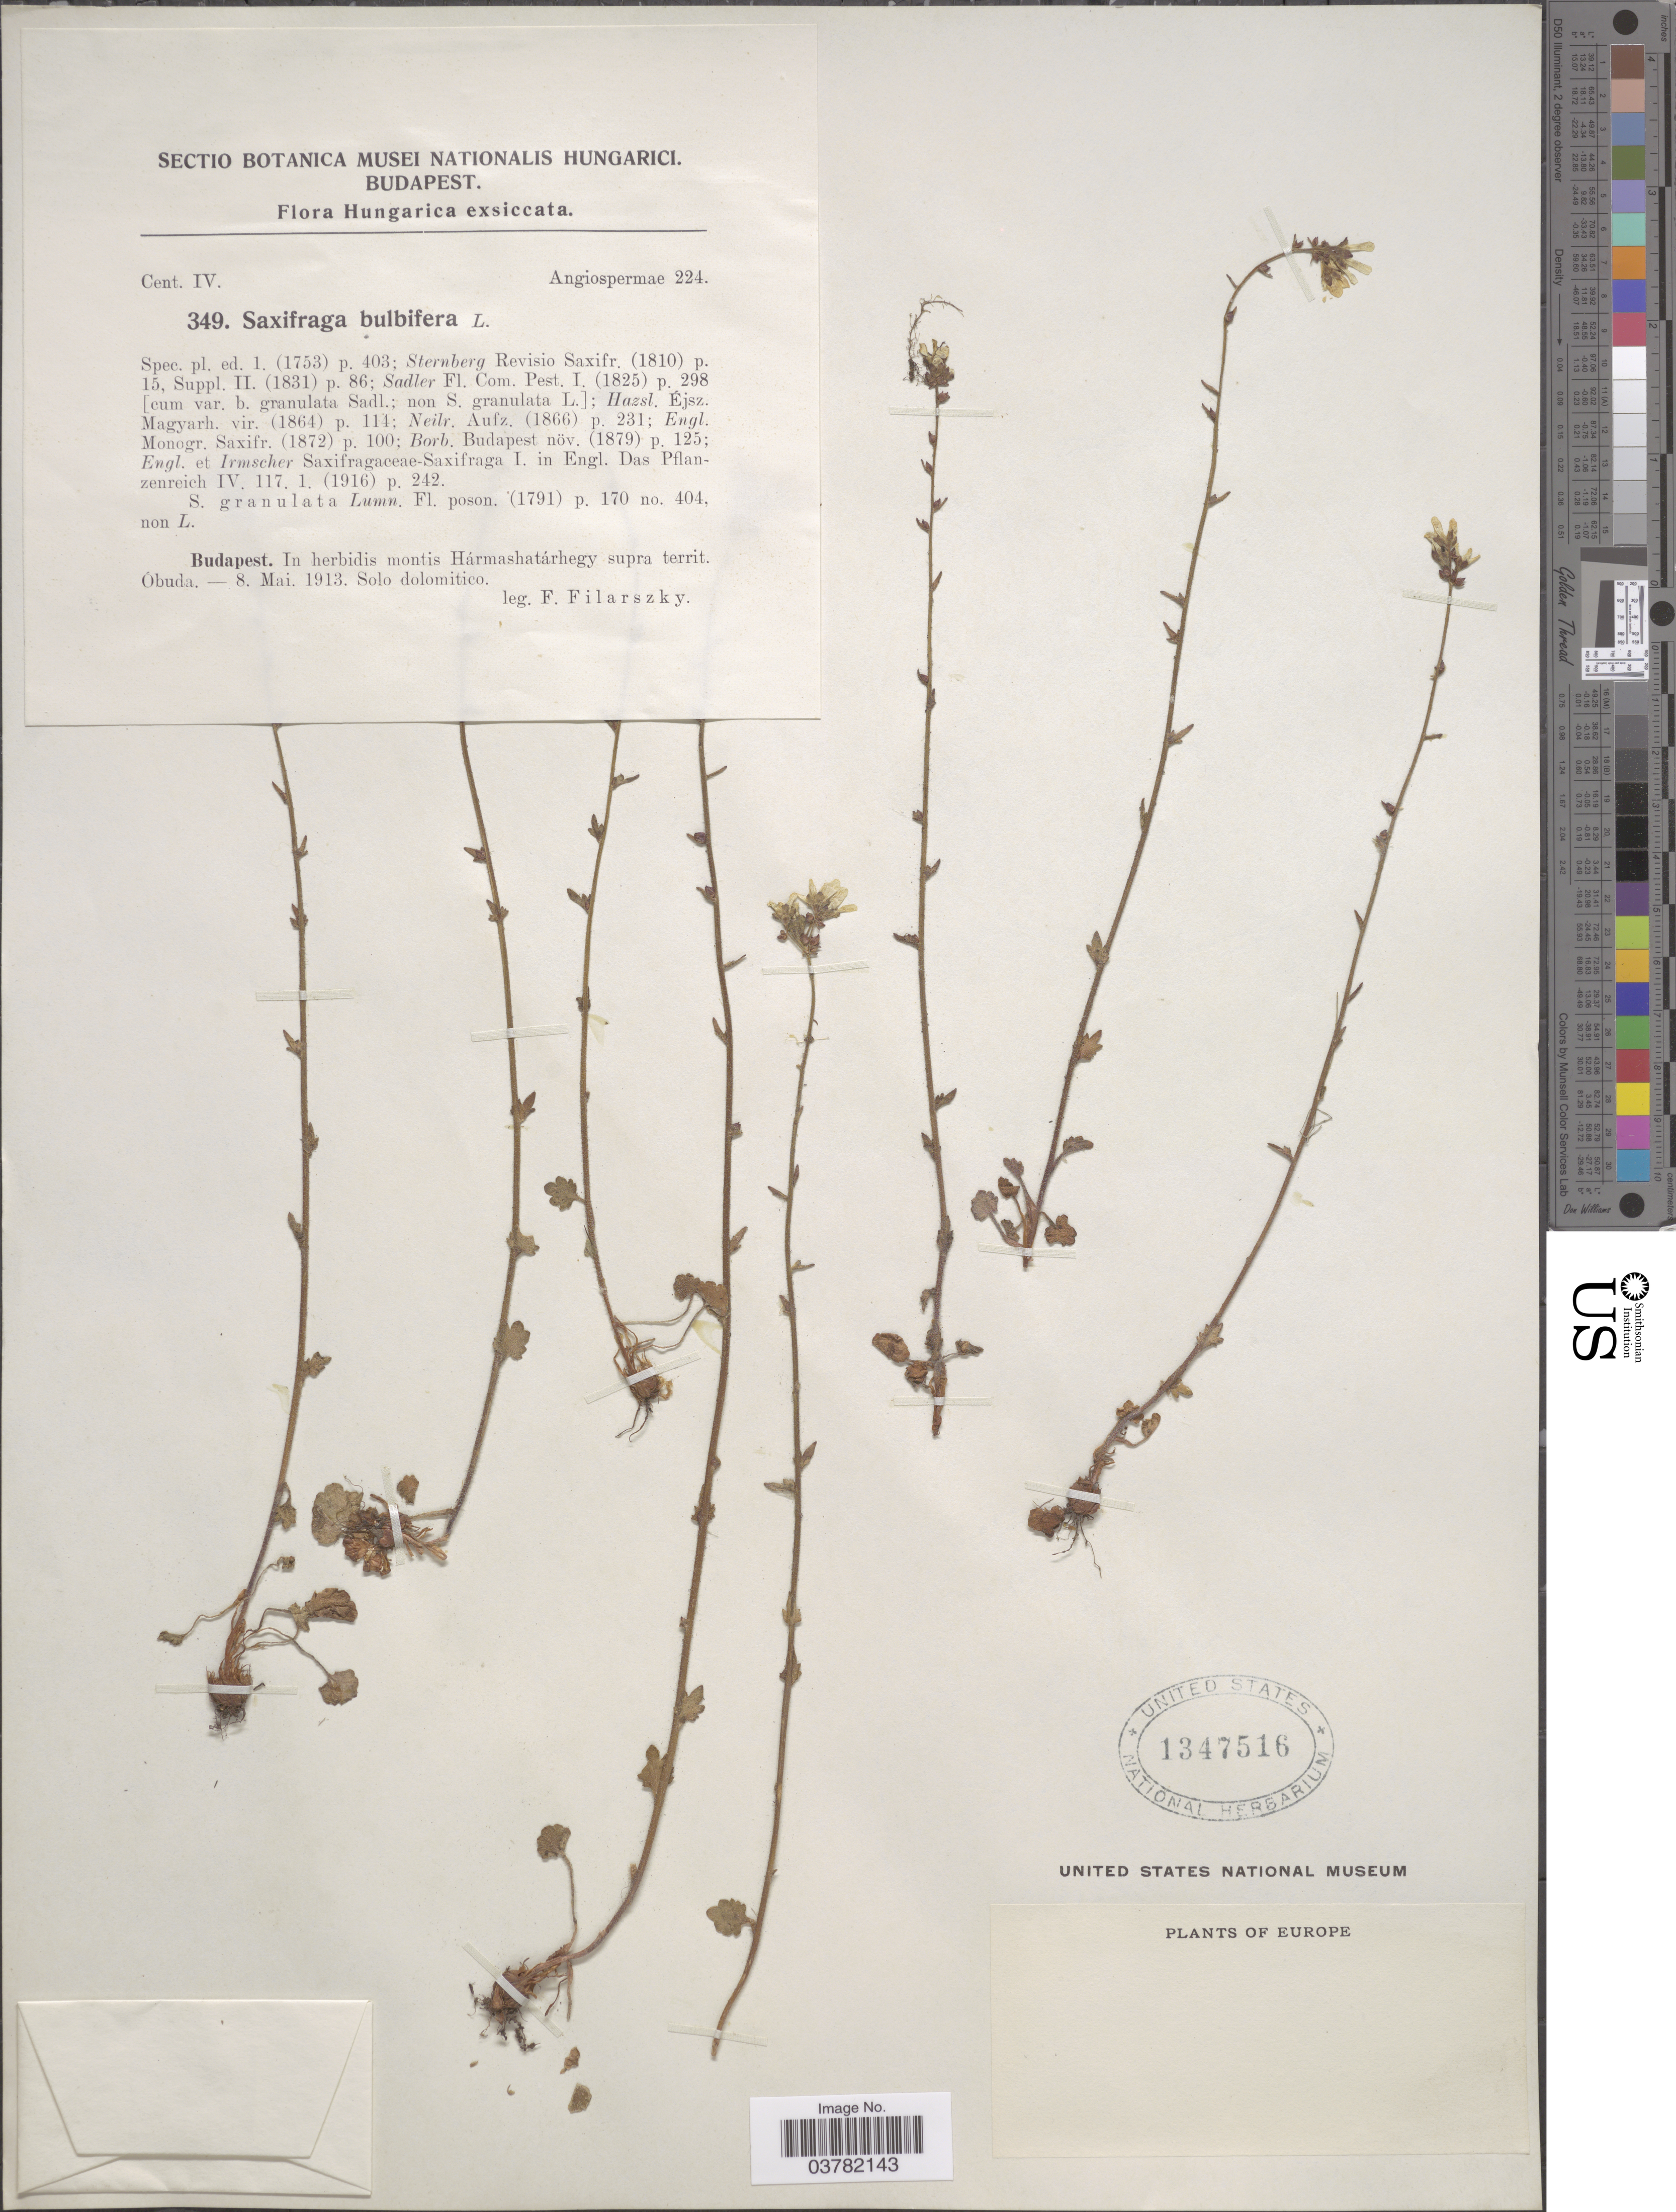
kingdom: Plantae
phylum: Tracheophyta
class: Magnoliopsida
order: Saxifragales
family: Saxifragaceae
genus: Saxifraga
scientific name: Saxifraga bulbifera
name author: L.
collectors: F. Filarszky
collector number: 349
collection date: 1913-05-08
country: Hungary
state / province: Budapest, Capital District of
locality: Hungarica. In herbidis montis Hármashatárhegy supra territ. Óbuda.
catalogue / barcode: US 1347516